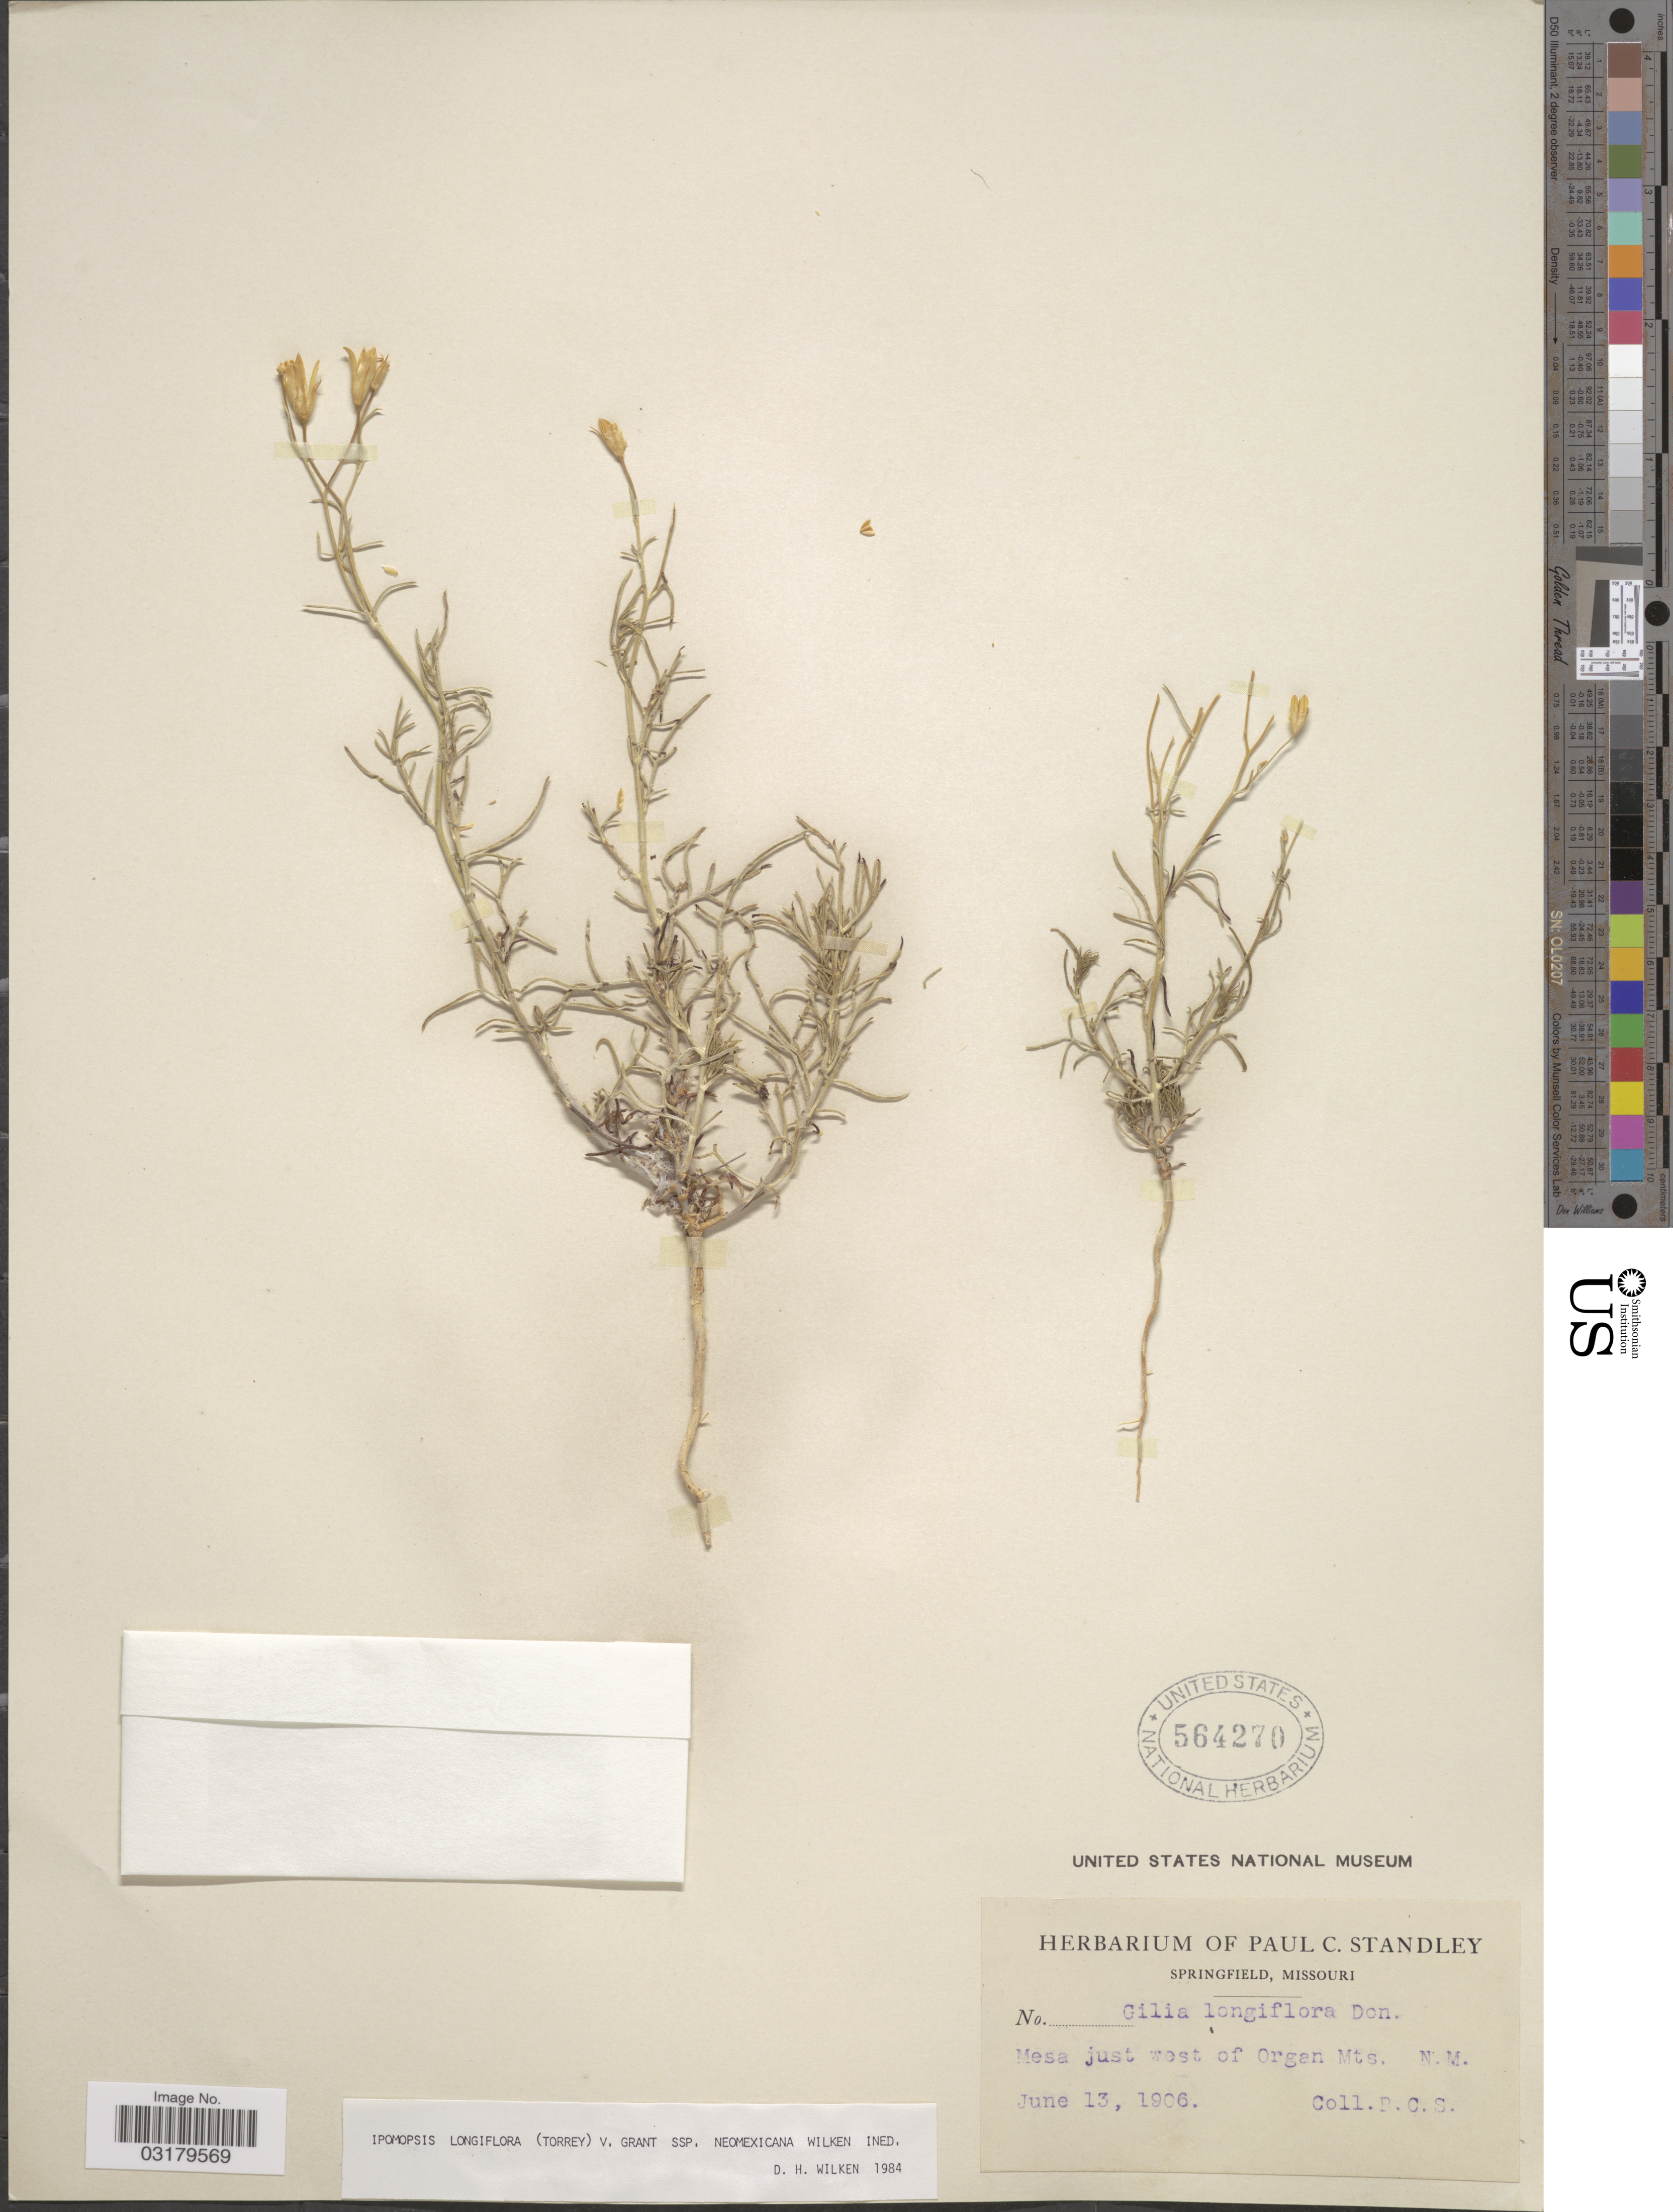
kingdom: Plantae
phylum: Tracheophyta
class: Magnoliopsida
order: Ericales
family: Polemoniaceae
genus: Ipomopsis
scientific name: Ipomopsis longiflora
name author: (Torr.) V.E. Grant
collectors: P. C. Standley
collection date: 1906-06-13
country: United States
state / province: New Mexico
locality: Mesa just west of Organ Mts.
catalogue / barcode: US 564270